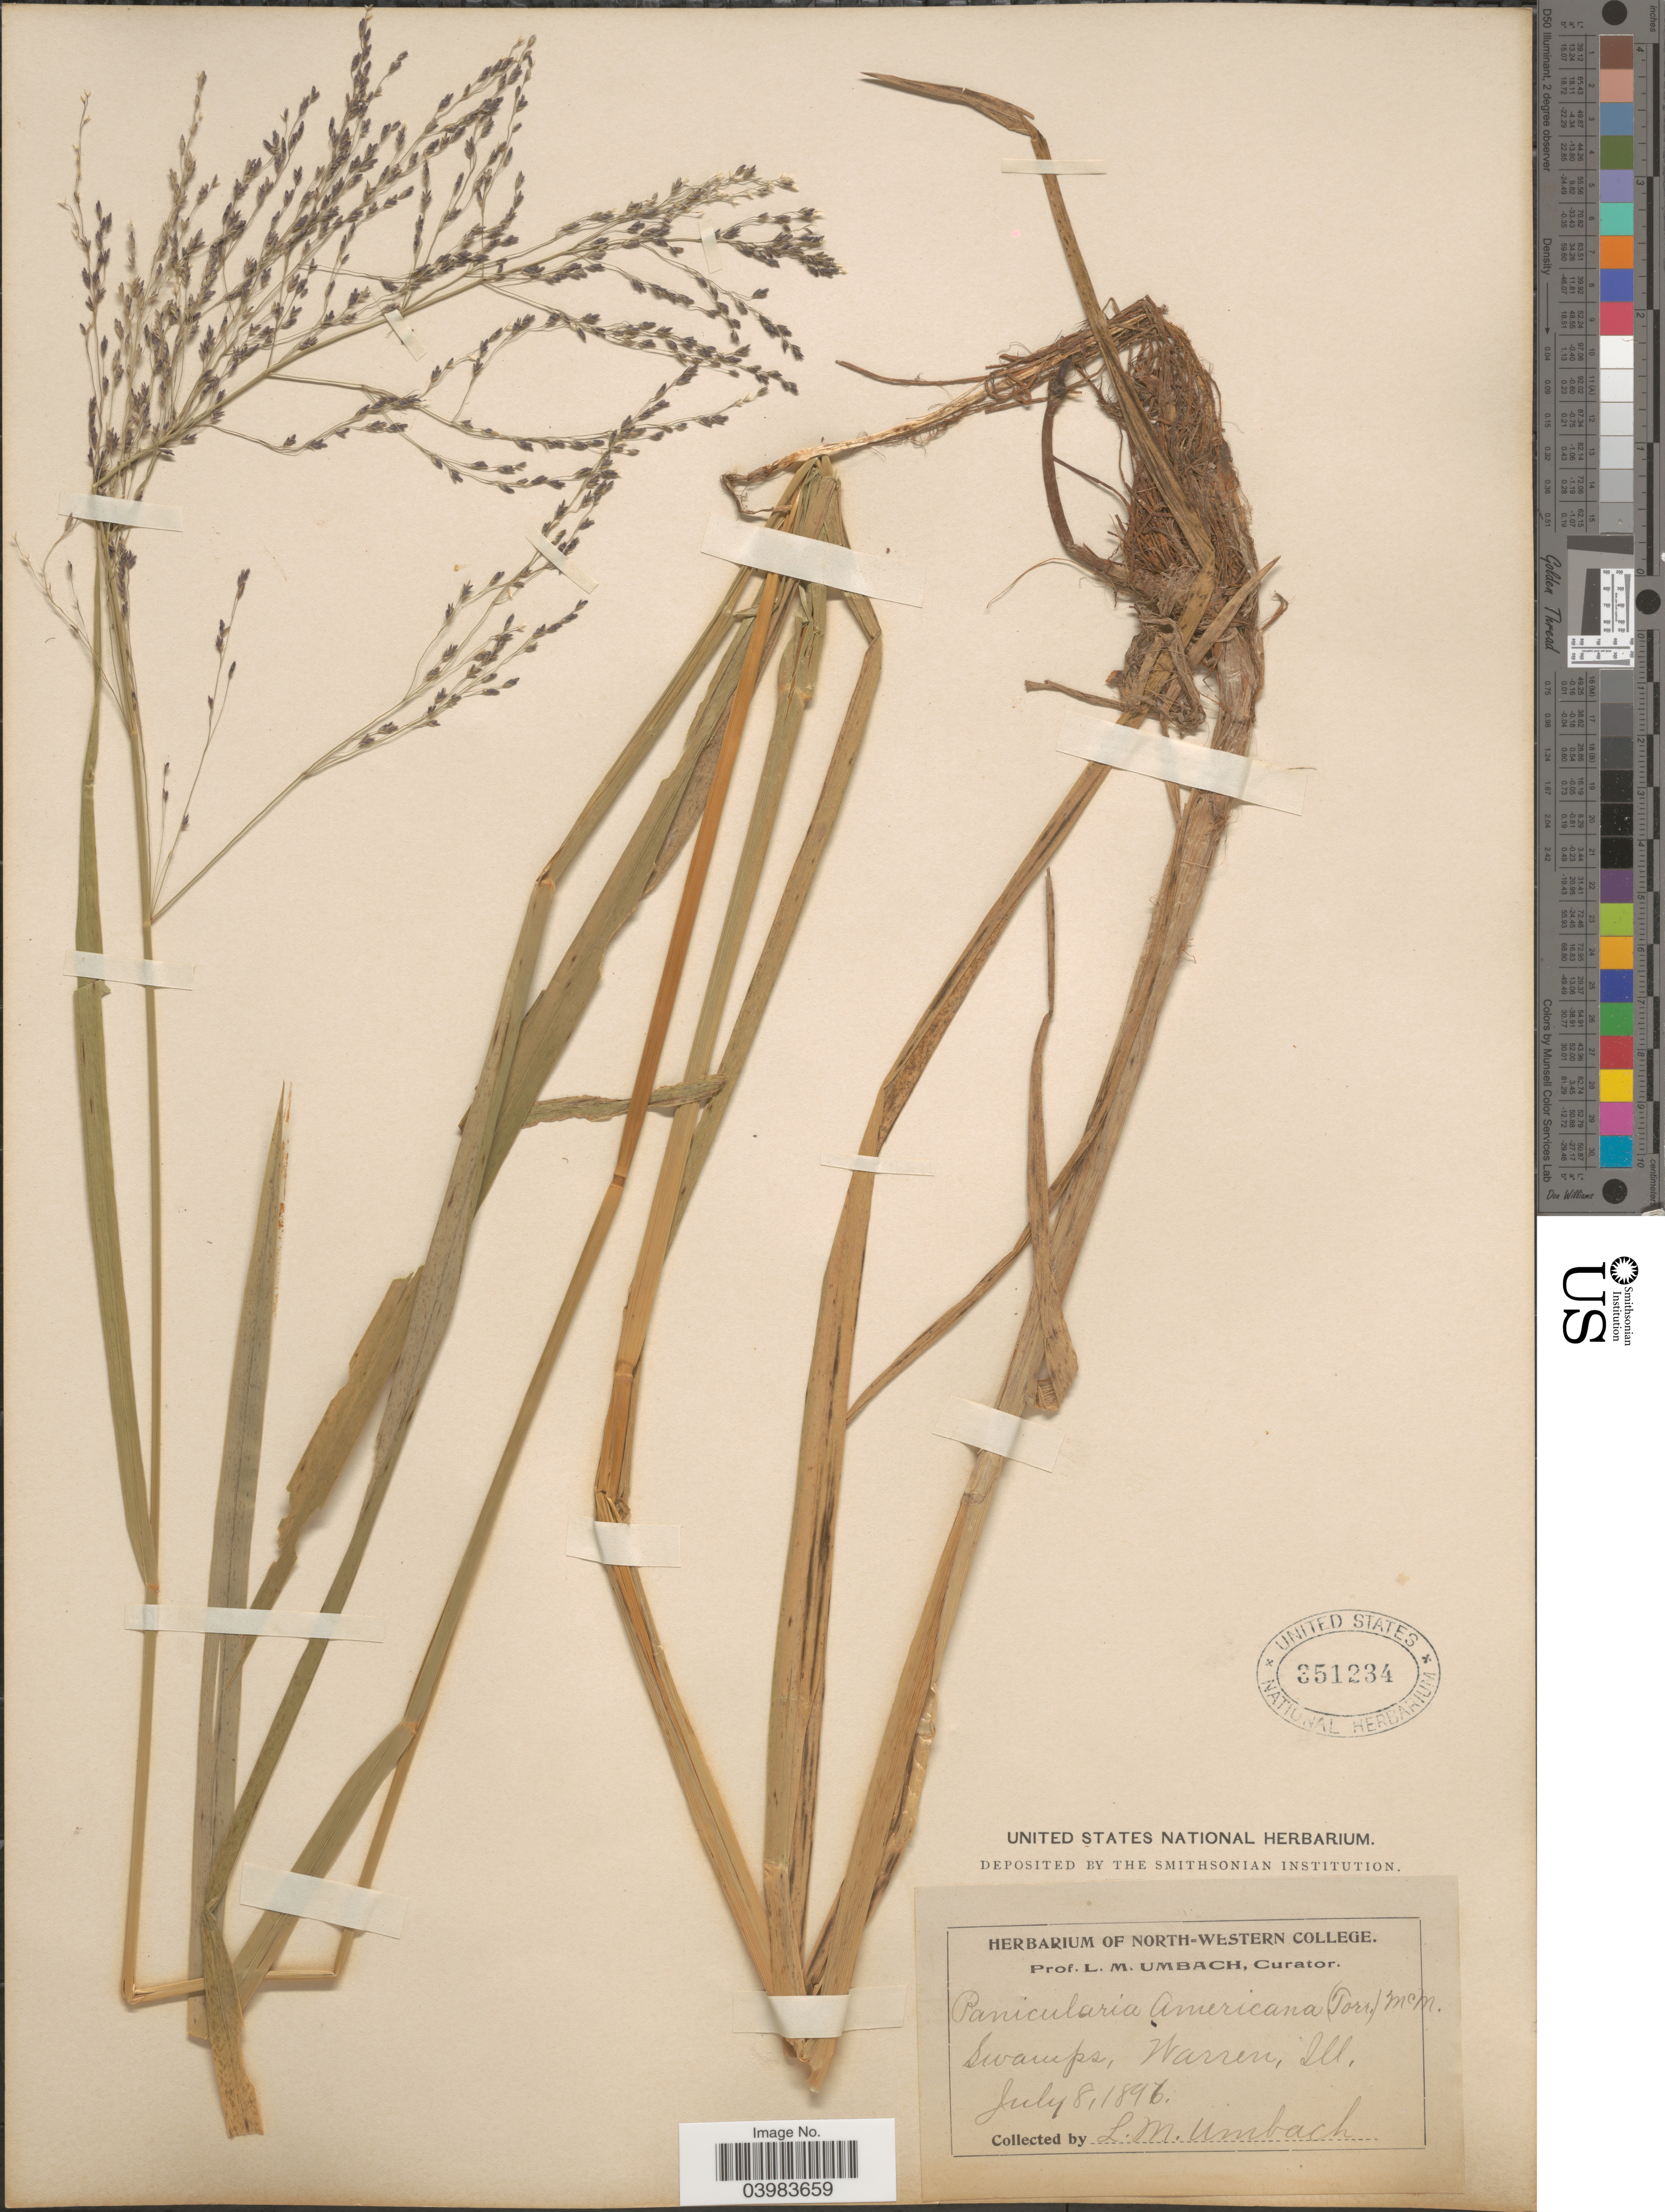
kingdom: Plantae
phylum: Tracheophyta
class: Liliopsida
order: Poales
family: Poaceae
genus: Glyceria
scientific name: Glyceria grandis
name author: S. Watson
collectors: L. M. Umbach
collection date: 1896-07-08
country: United States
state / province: Illinois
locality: Swamps, Warren.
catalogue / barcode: US 351234